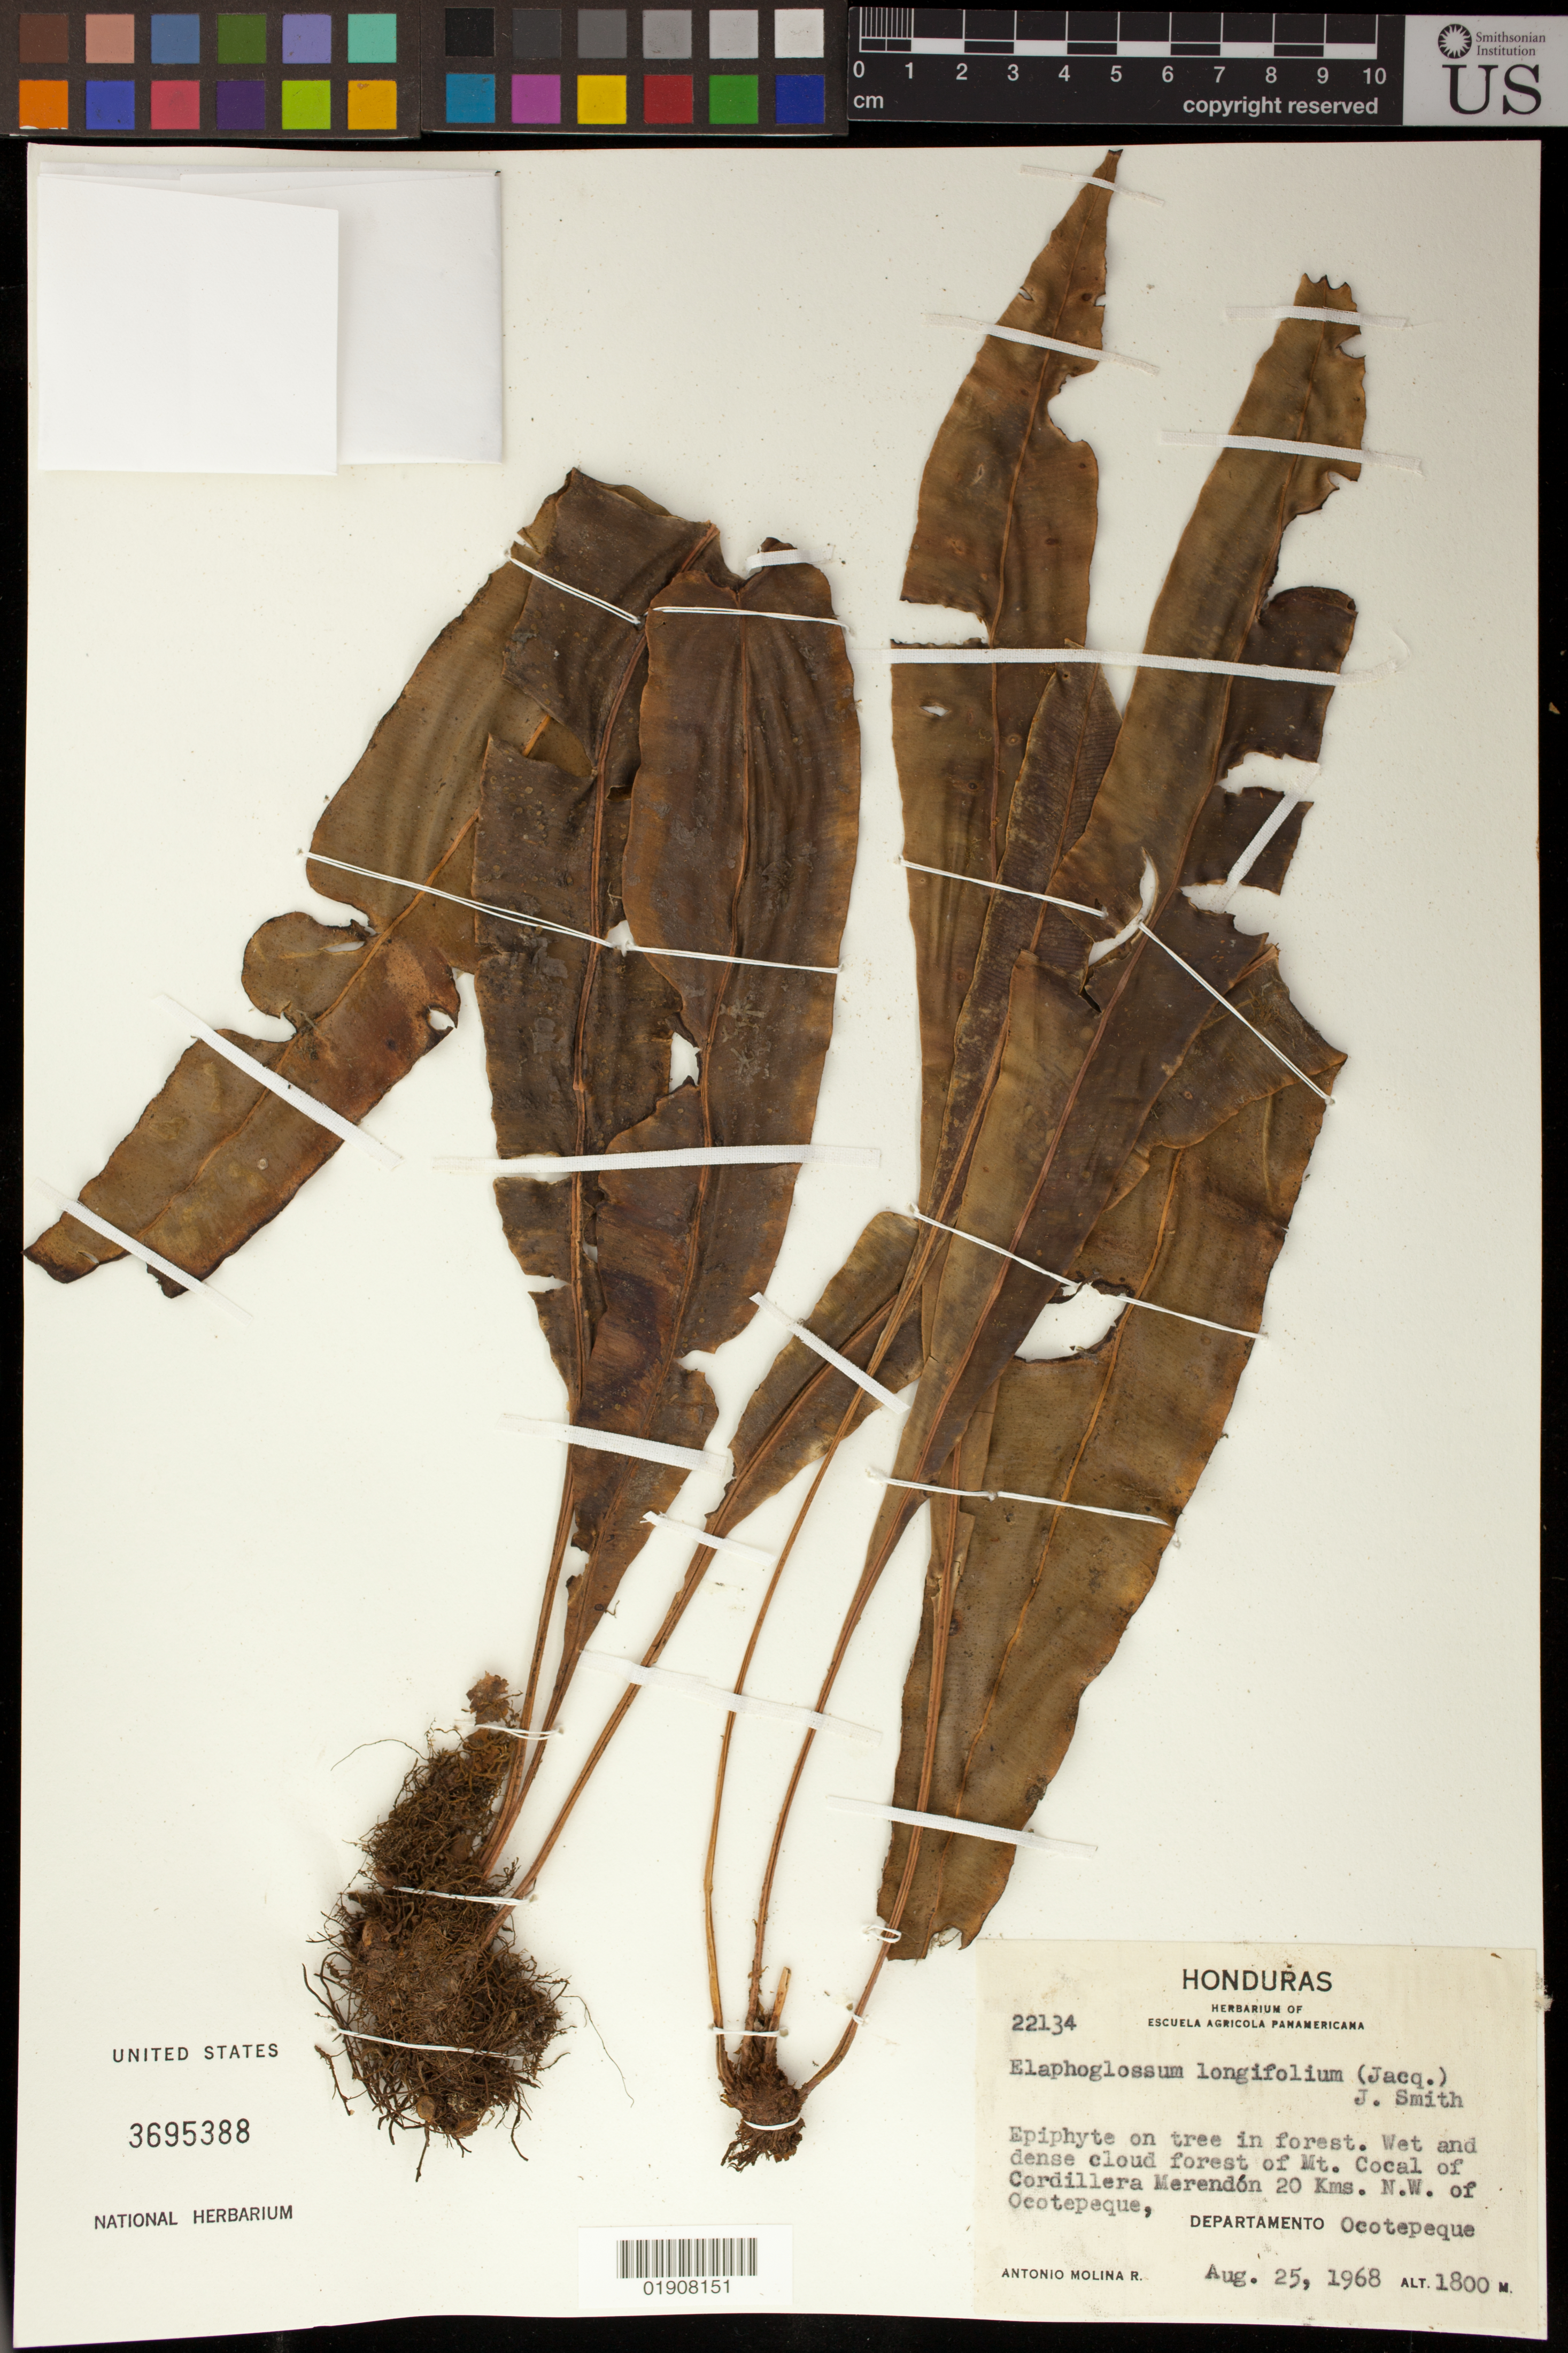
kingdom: Plantae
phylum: Tracheophyta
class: Polypodiopsida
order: Polypodiales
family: Dryopteridaceae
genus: Elaphoglossum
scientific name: Elaphoglossum longifolium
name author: J. Sm.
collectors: A. Molina R.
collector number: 22134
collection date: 1968-08-25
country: Honduras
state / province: Ocotepeque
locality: Mt. Cocal of Cordillera Merendon 20 kms. NW of Ocotepeque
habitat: Wet and dense cloud forest.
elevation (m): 1800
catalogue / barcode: US 3695388